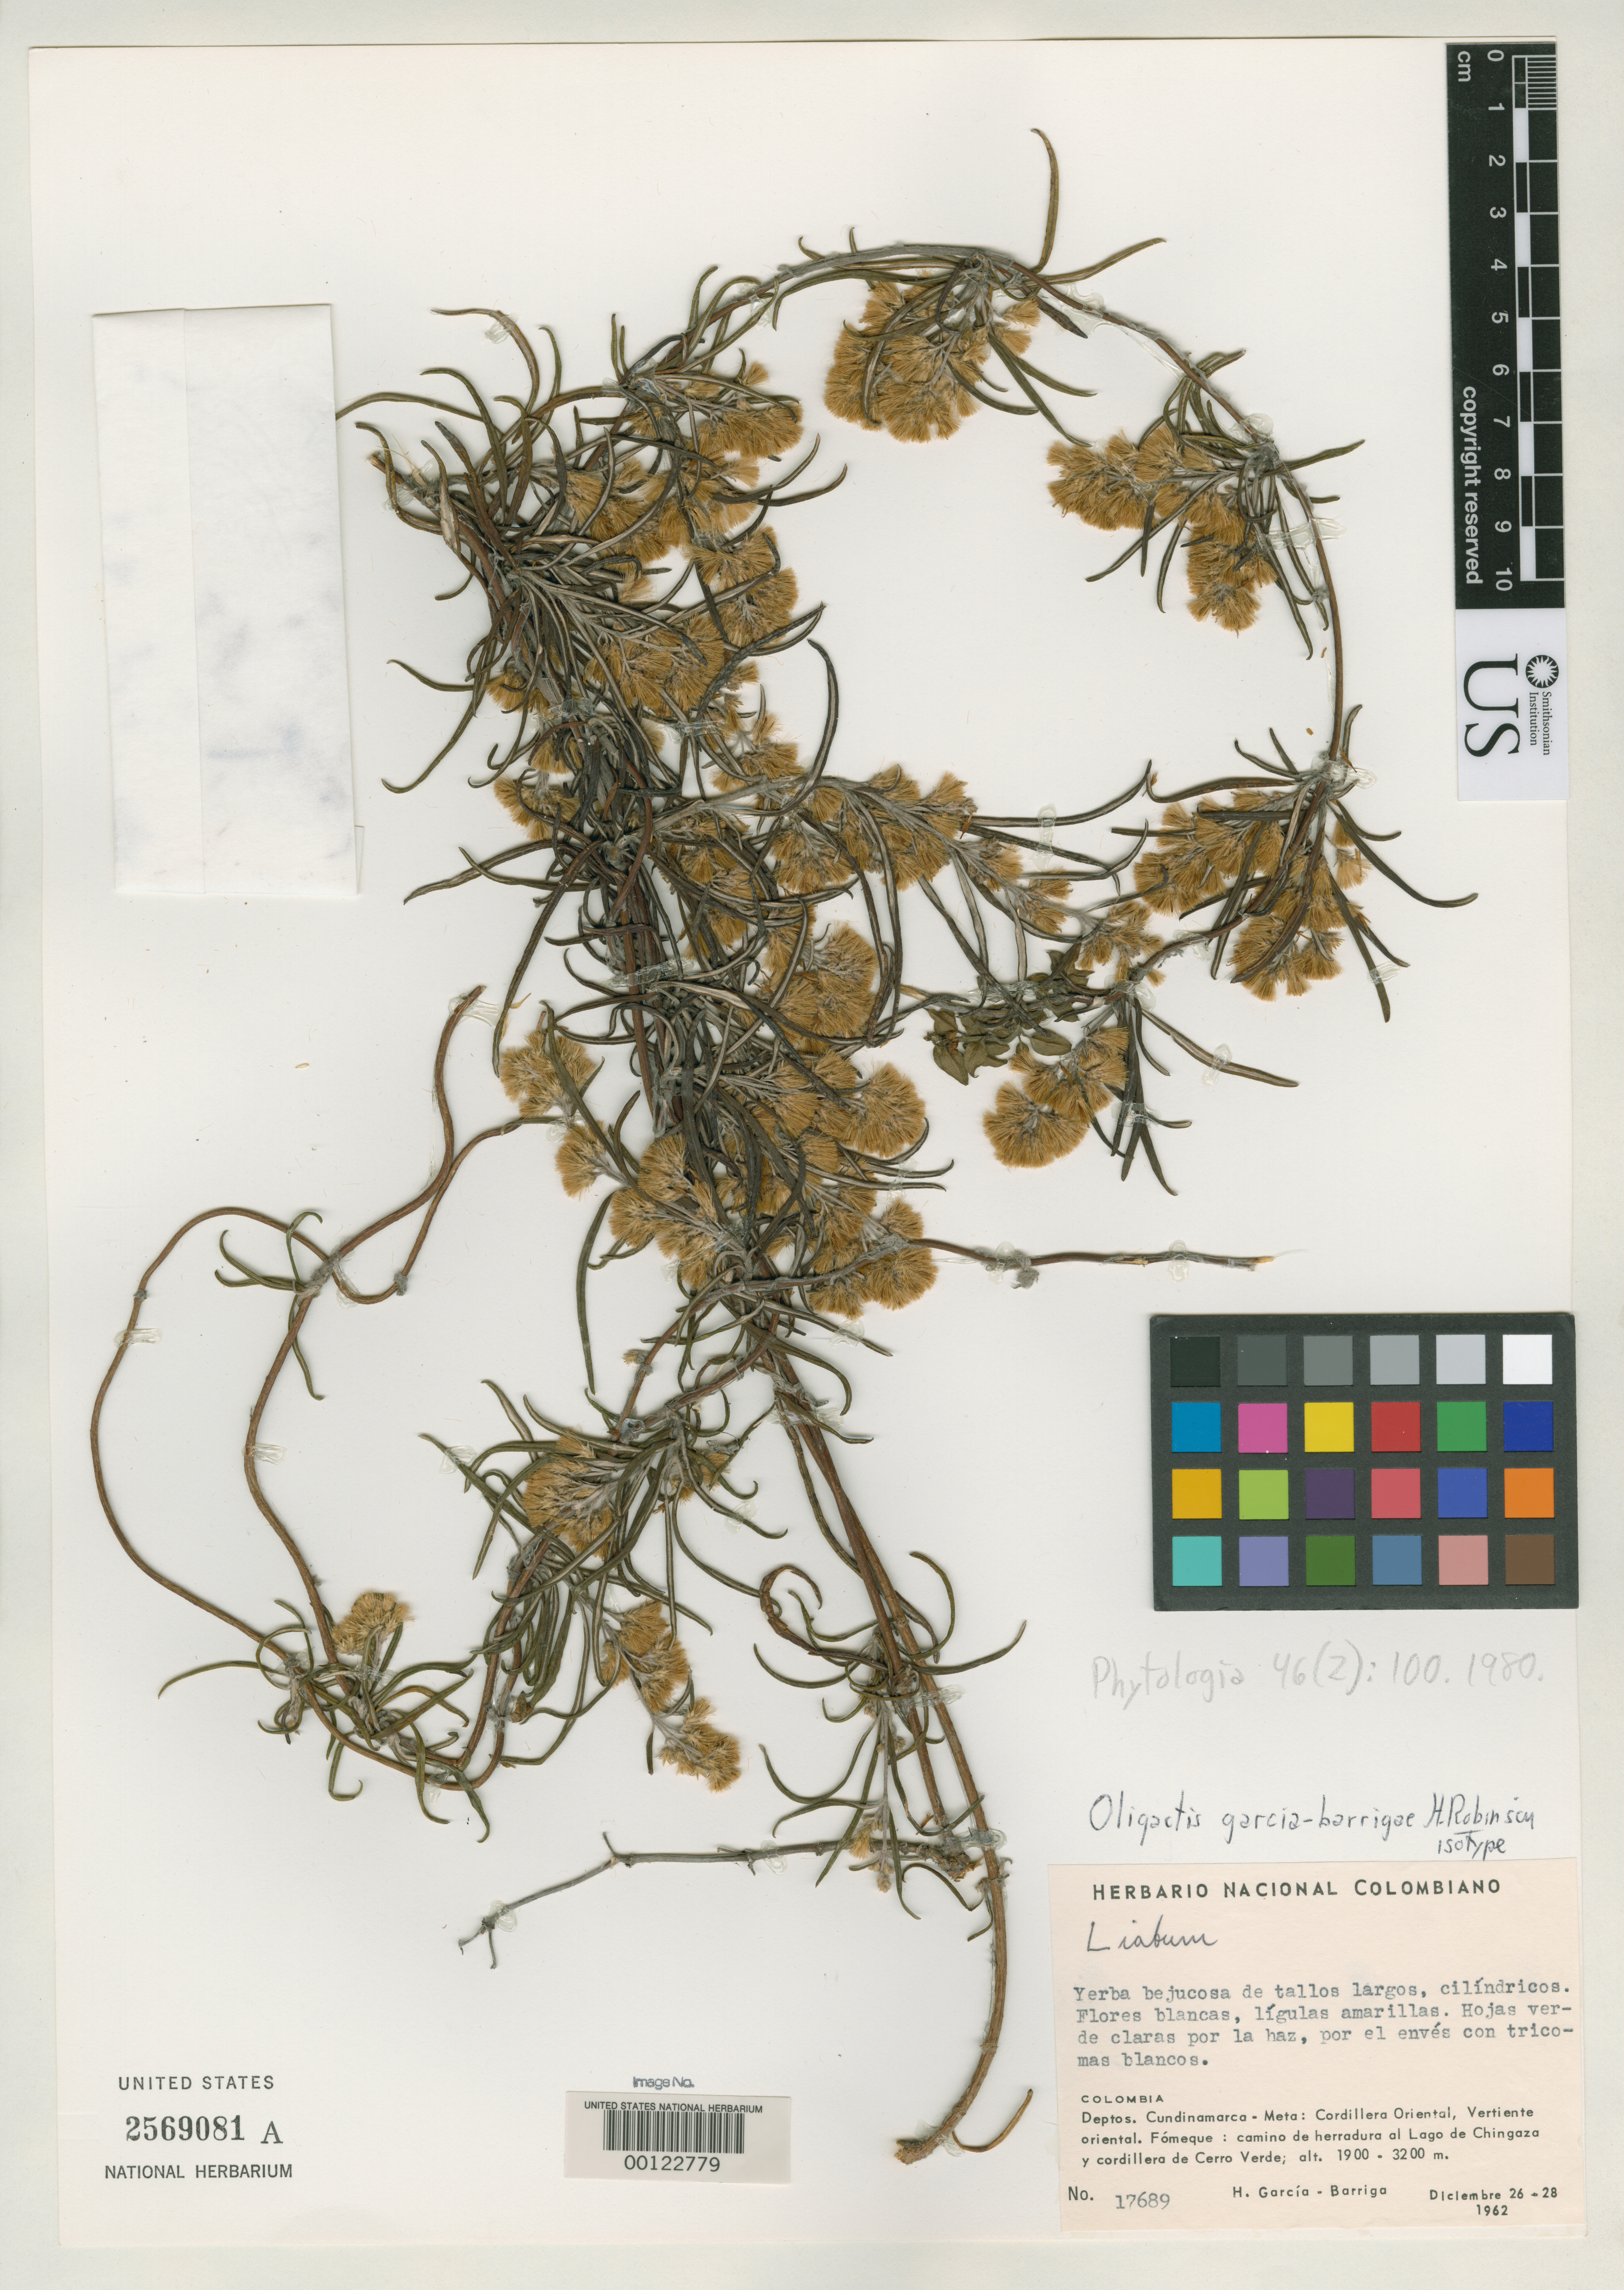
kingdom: Plantae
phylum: Tracheophyta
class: Magnoliopsida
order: Asterales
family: Asteraceae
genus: Oligactis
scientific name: Oligactis garcia-barrigae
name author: H. Rob.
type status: Isotype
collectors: H. García Barriga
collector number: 17689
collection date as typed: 26 Dec 1962 to 28 Dec 1962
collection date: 1962-12-26/1962-12-28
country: Colombia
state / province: Cundinamarca / Meta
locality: Cordillera Oriental, Lago de Chingaza y Cordillera de Cerro Verde.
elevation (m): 1900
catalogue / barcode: US 2569081A